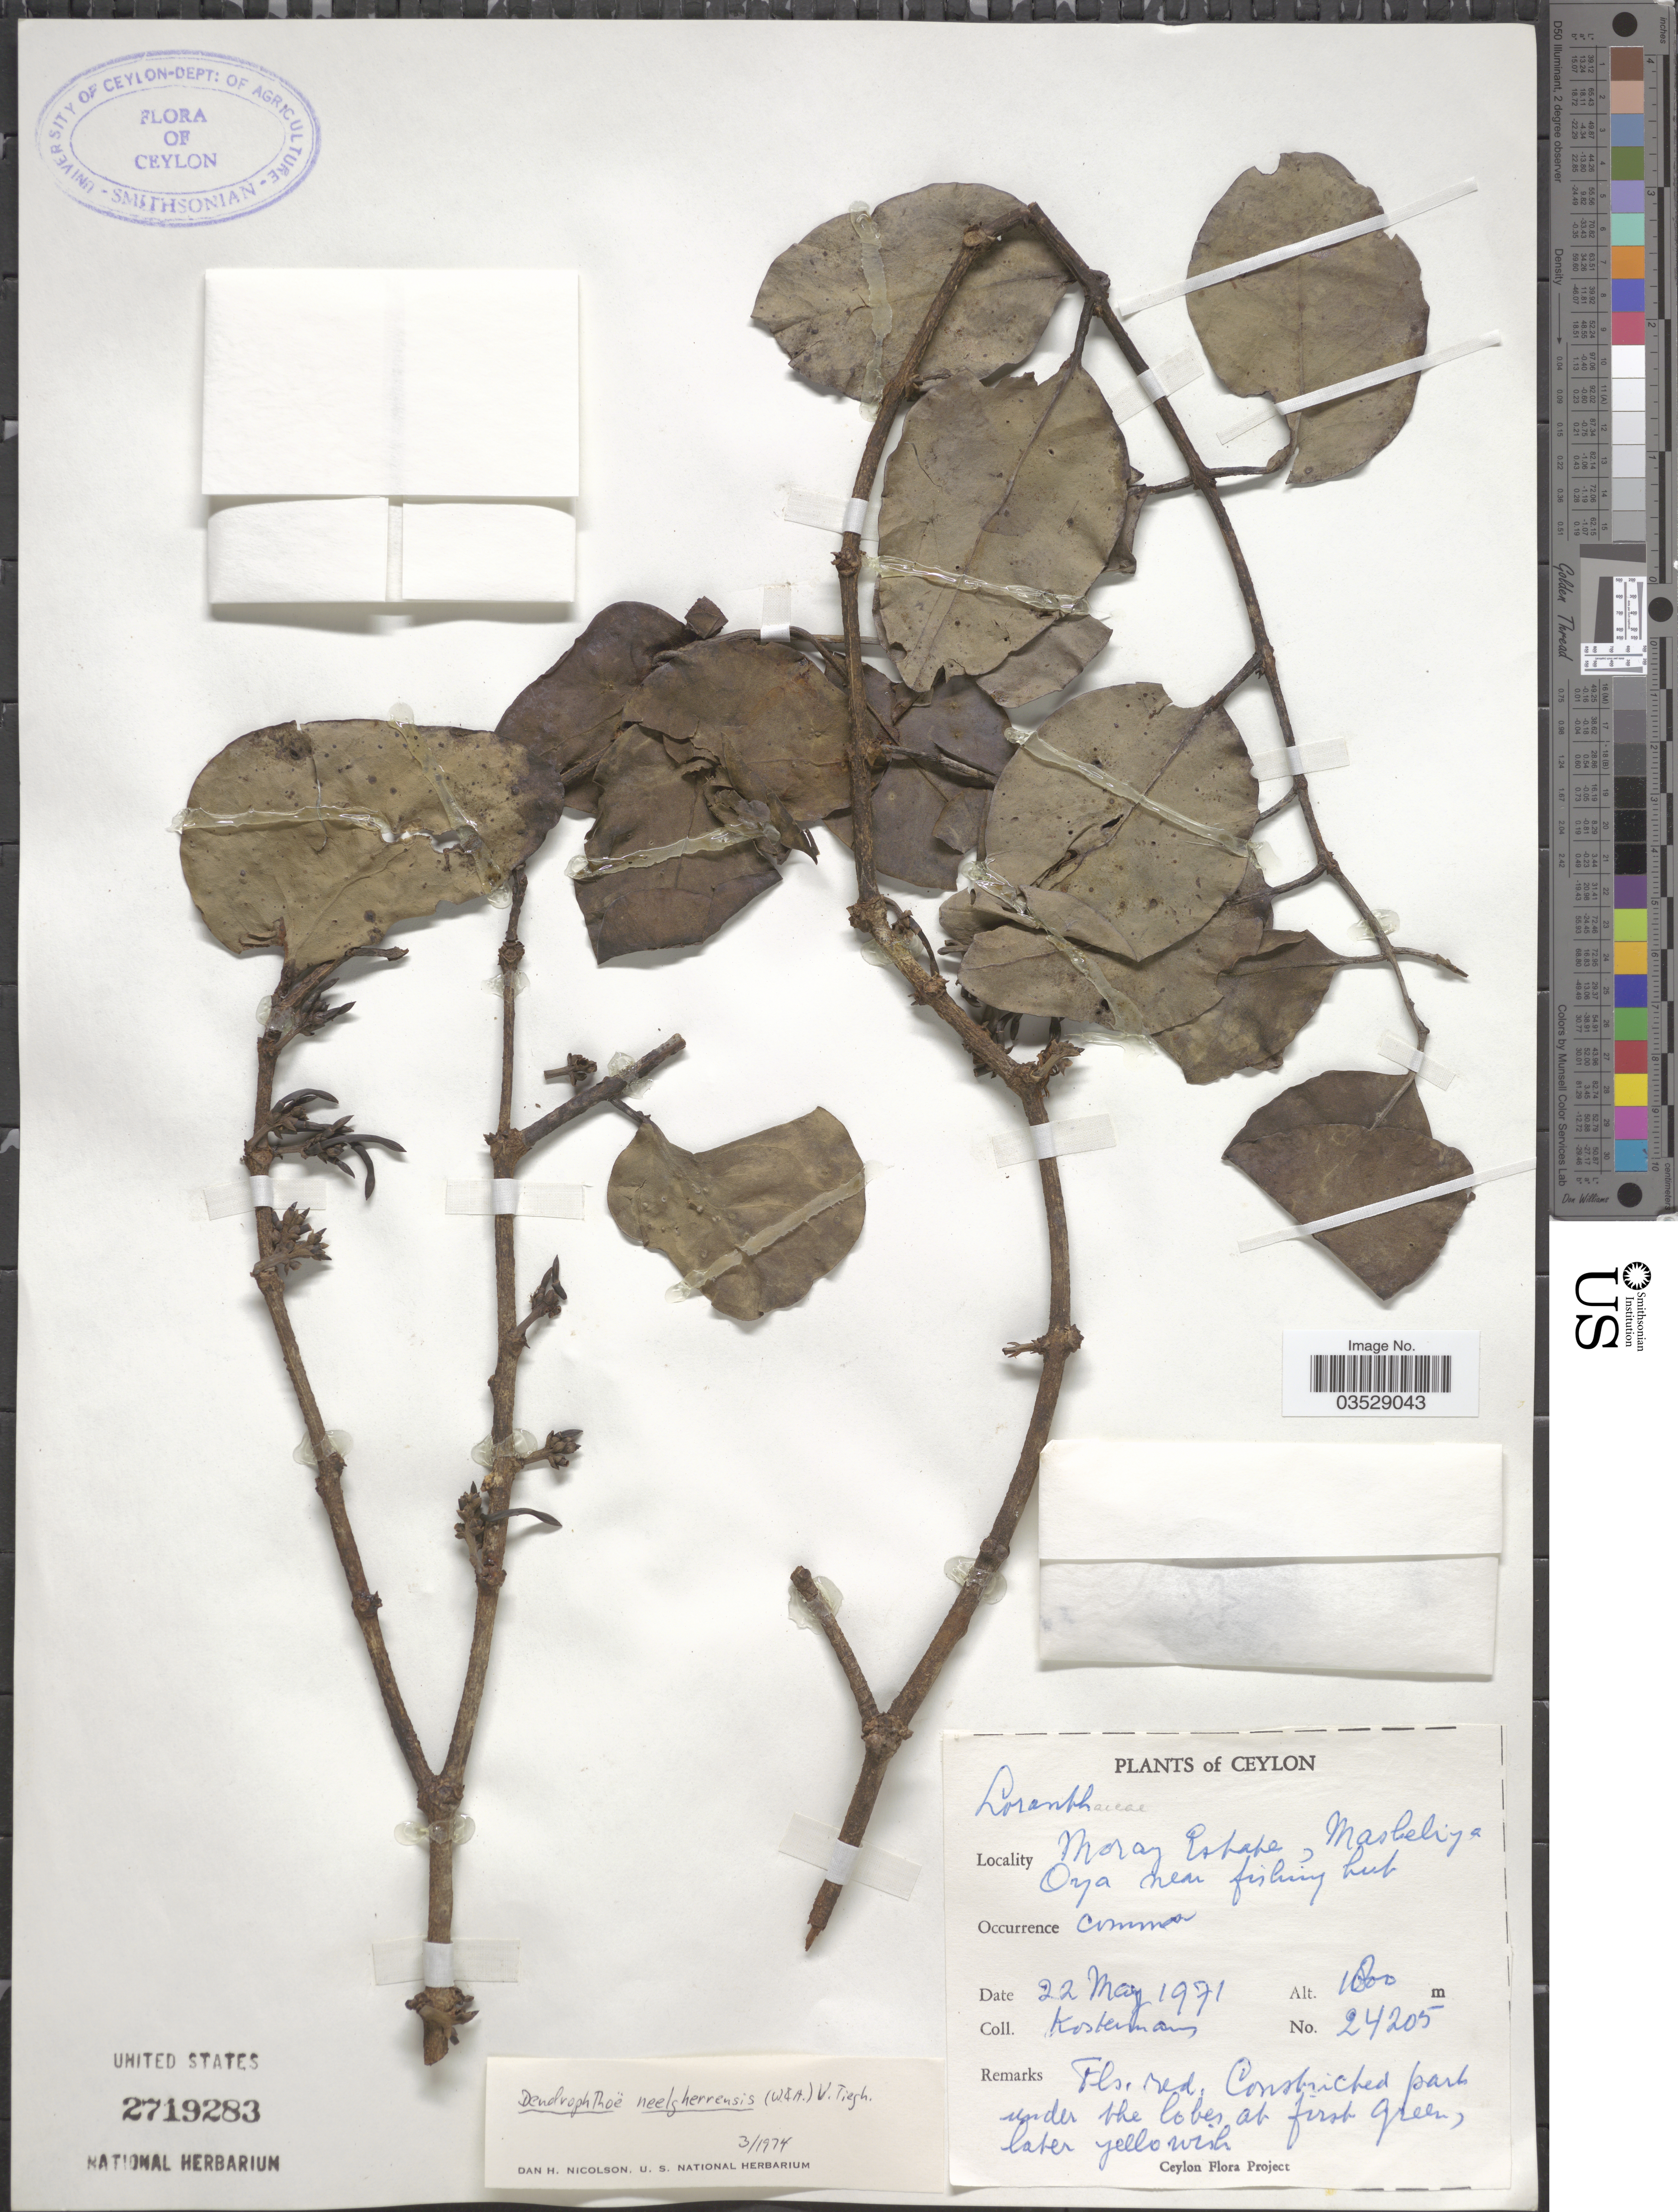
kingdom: Plantae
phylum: Tracheophyta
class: Magnoliopsida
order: Santalales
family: Loranthaceae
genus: Dendrophthoe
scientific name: Dendrophthoe trigona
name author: (Wight & Arn.) Danser ex Santapau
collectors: Kostermans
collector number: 24205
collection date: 1971-05-22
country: Sri Lanka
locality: Ceylon. Moray Estate, Maskeliya Oya near fishing hut.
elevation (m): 1800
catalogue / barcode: US 2719283